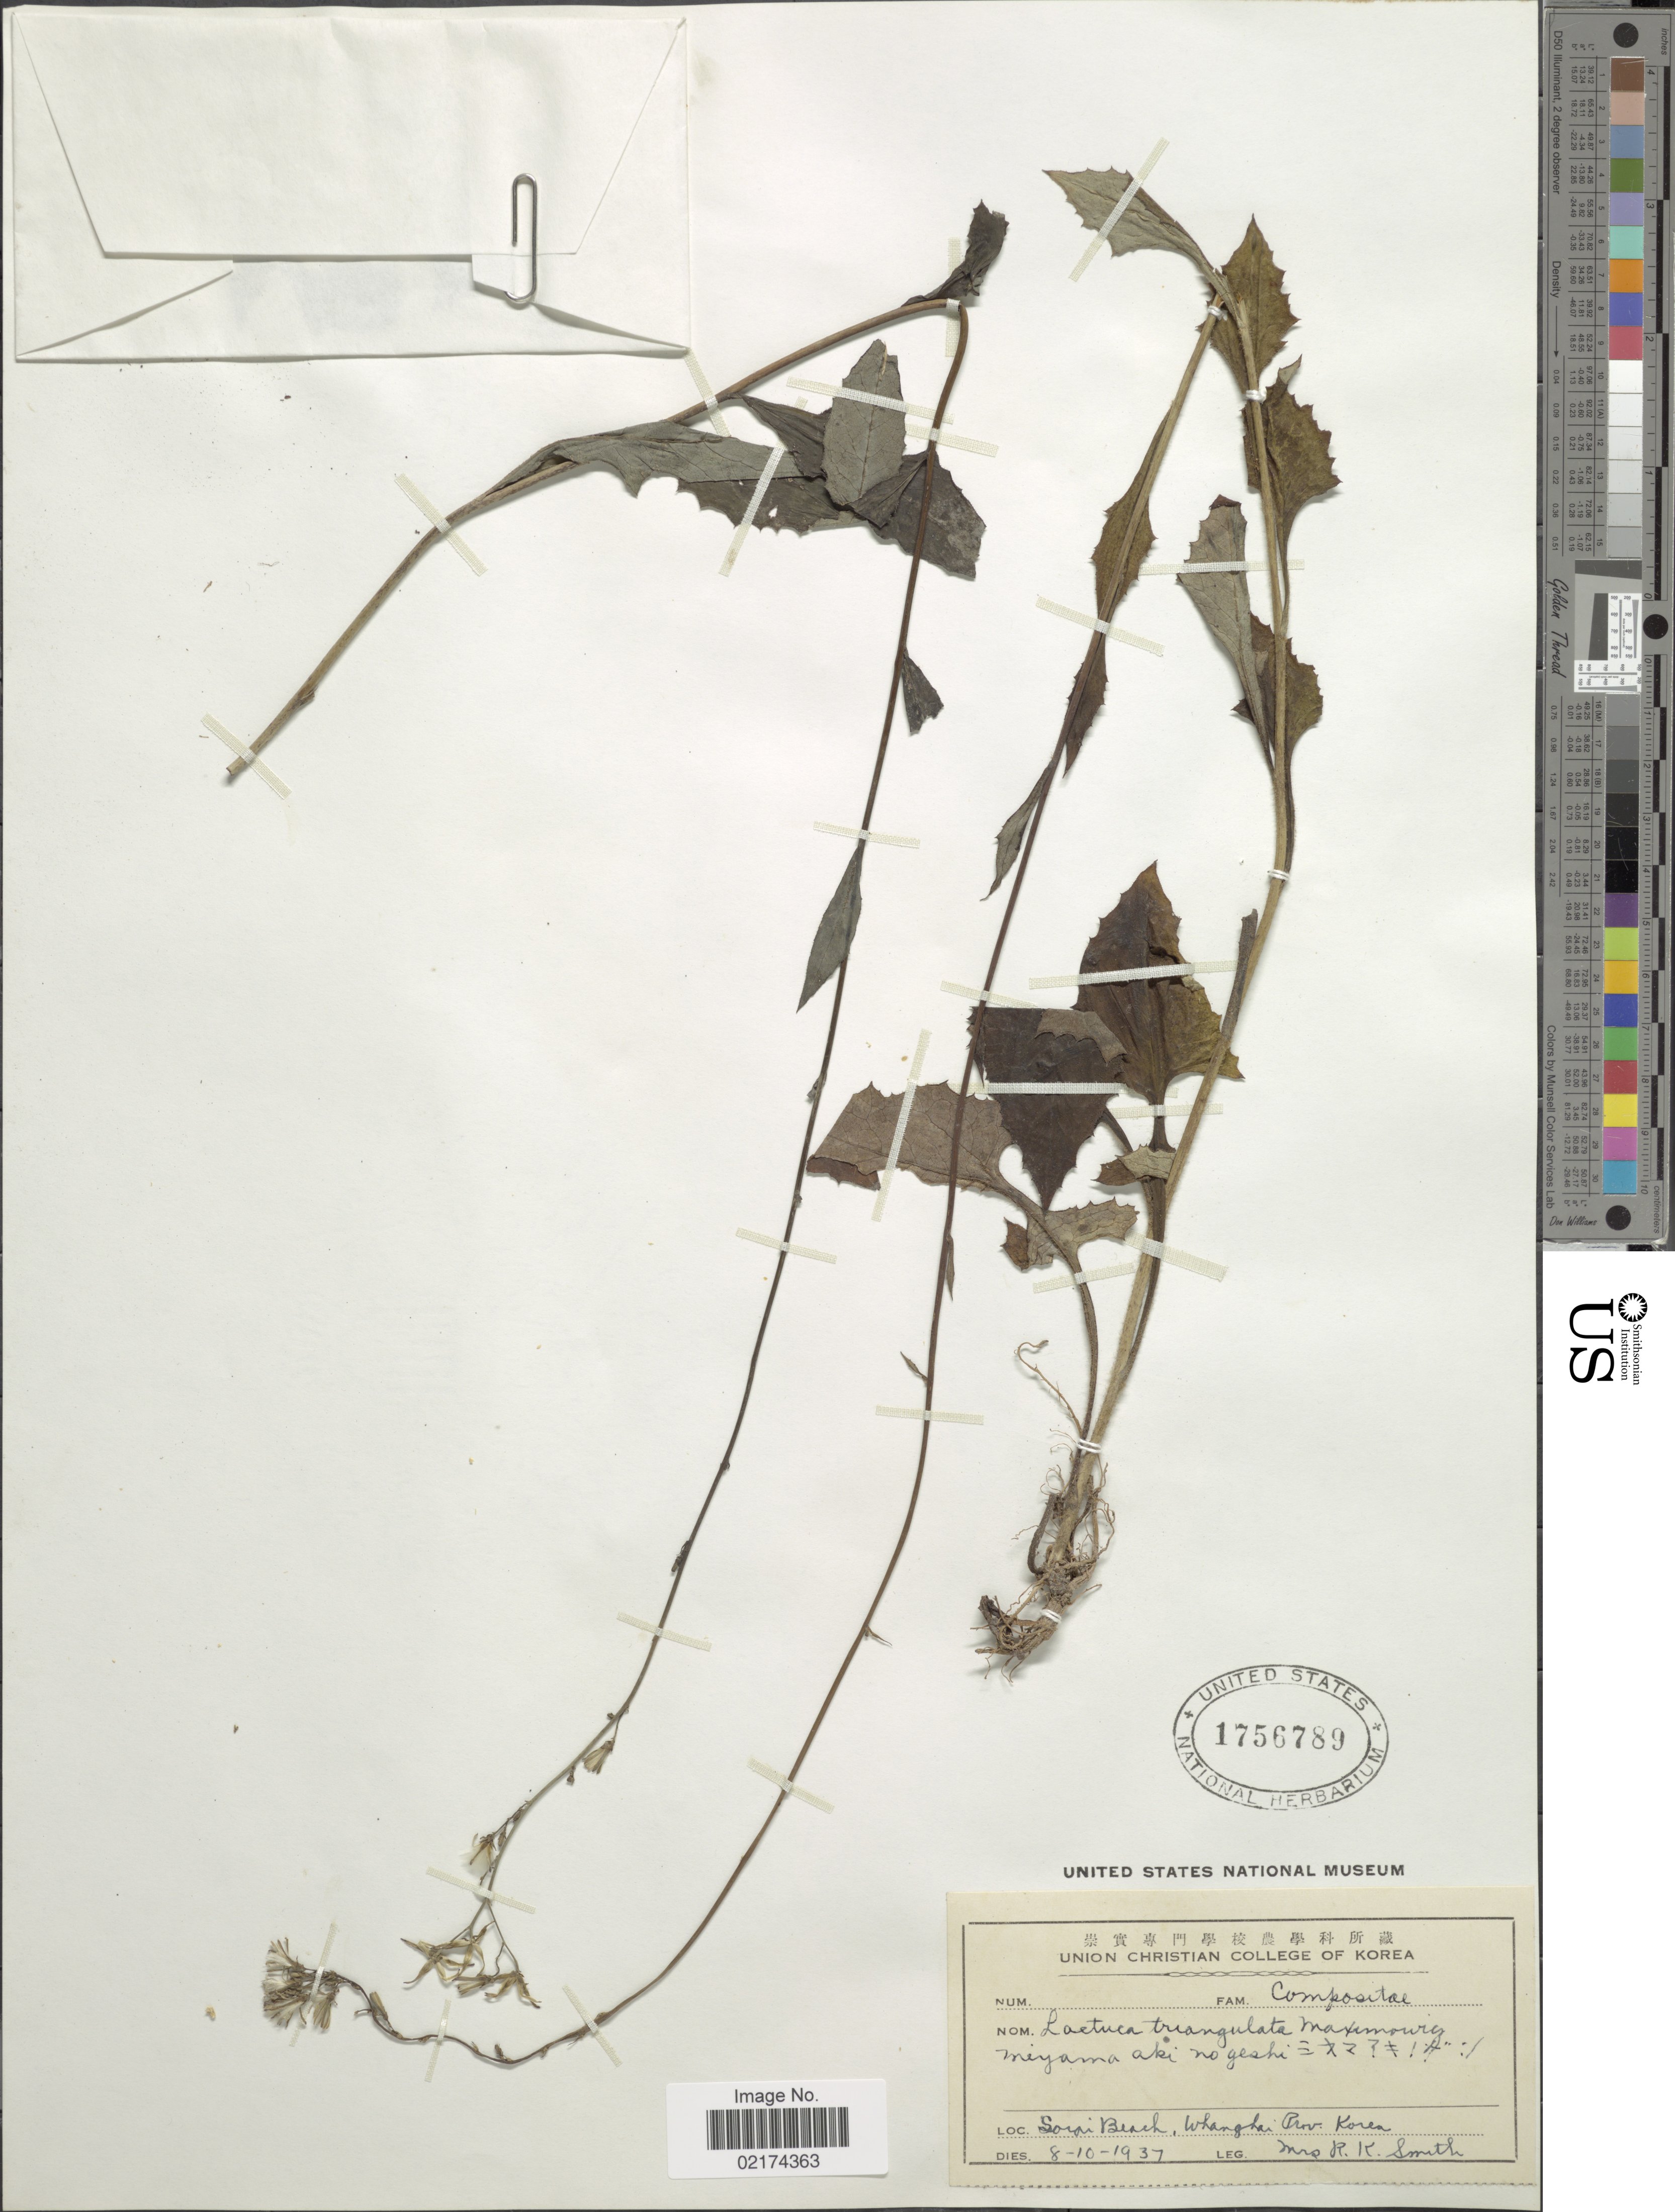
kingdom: Plantae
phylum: Tracheophyta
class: Magnoliopsida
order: Asterales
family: Asteraceae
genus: Lactuca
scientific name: Lactuca triangulata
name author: Maxim.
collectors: Mrs. R. K. Smith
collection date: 1937-10-08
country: North Korea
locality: Sorai Beach, Whanghai Prov., Korea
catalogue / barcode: US 1756789